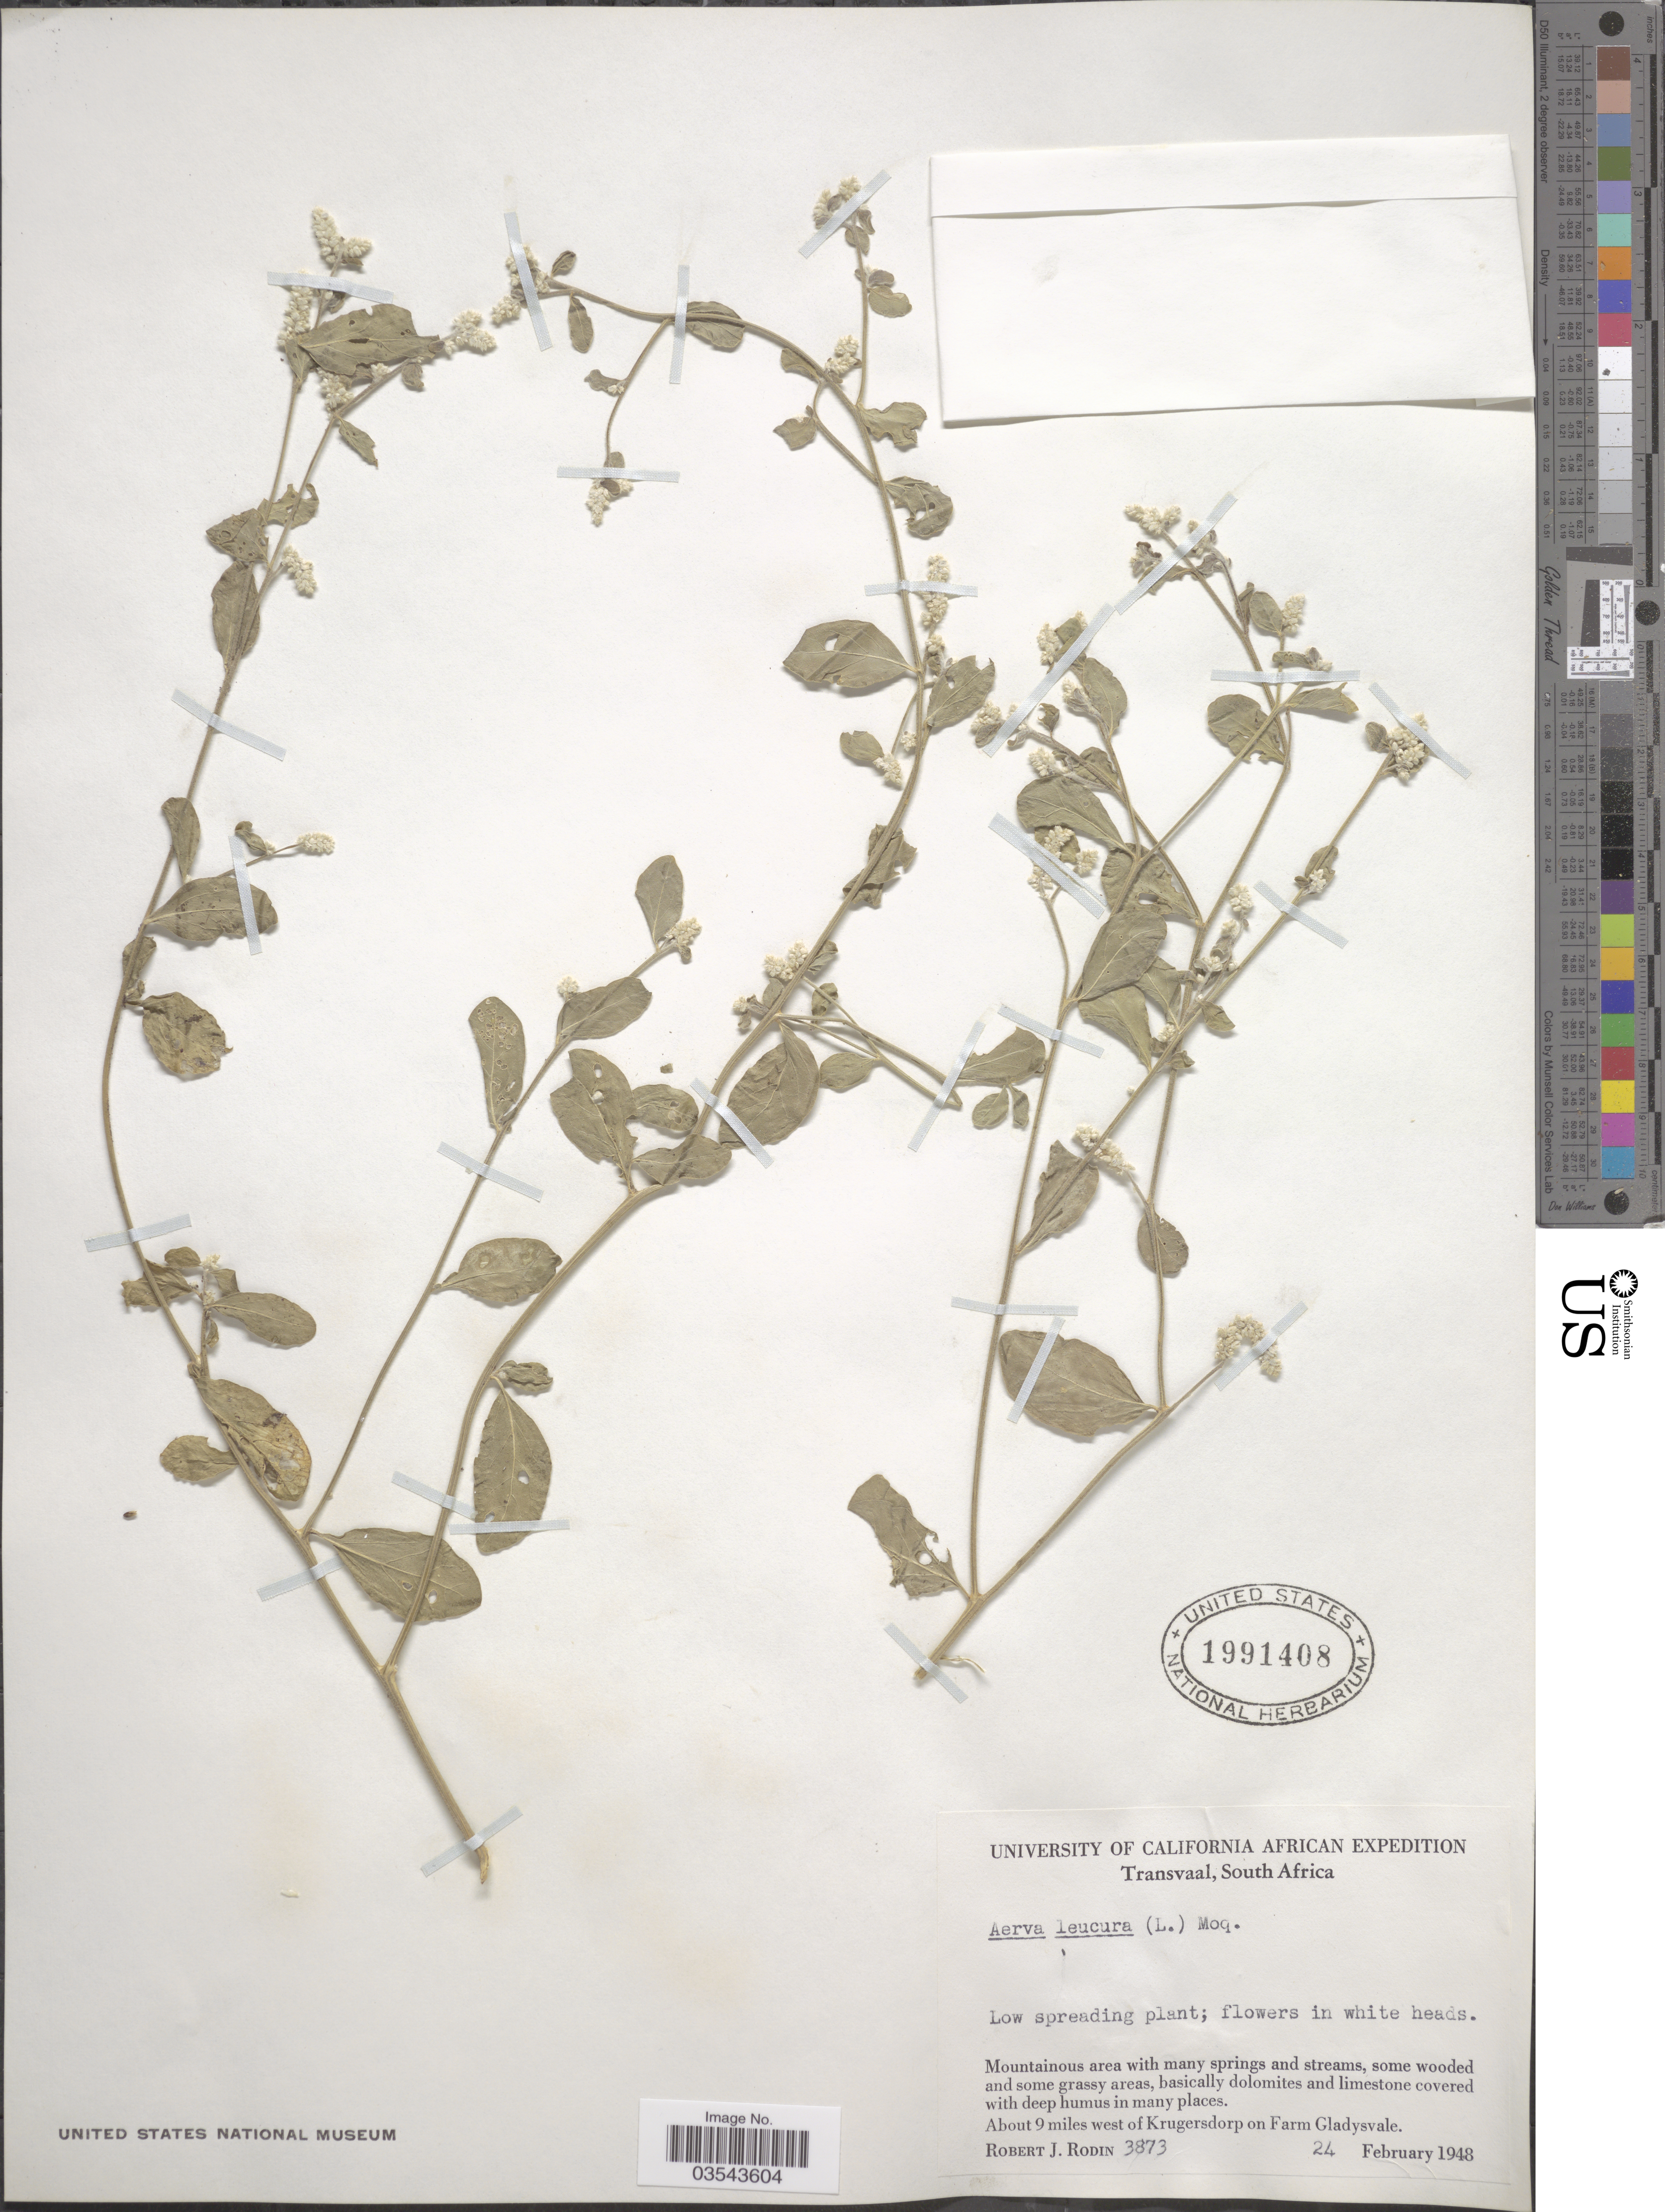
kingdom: Plantae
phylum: Tracheophyta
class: Magnoliopsida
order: Caryophyllales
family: Amaranthaceae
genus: Ouret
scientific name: Ouret lecura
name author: (Moq.) Kuntze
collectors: R. J. Rodin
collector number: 3873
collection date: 1948-02-24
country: South Africa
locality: Transvaal. About 9 miles west of Krugersdorp on Farm Gladysvale.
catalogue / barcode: US 1991408